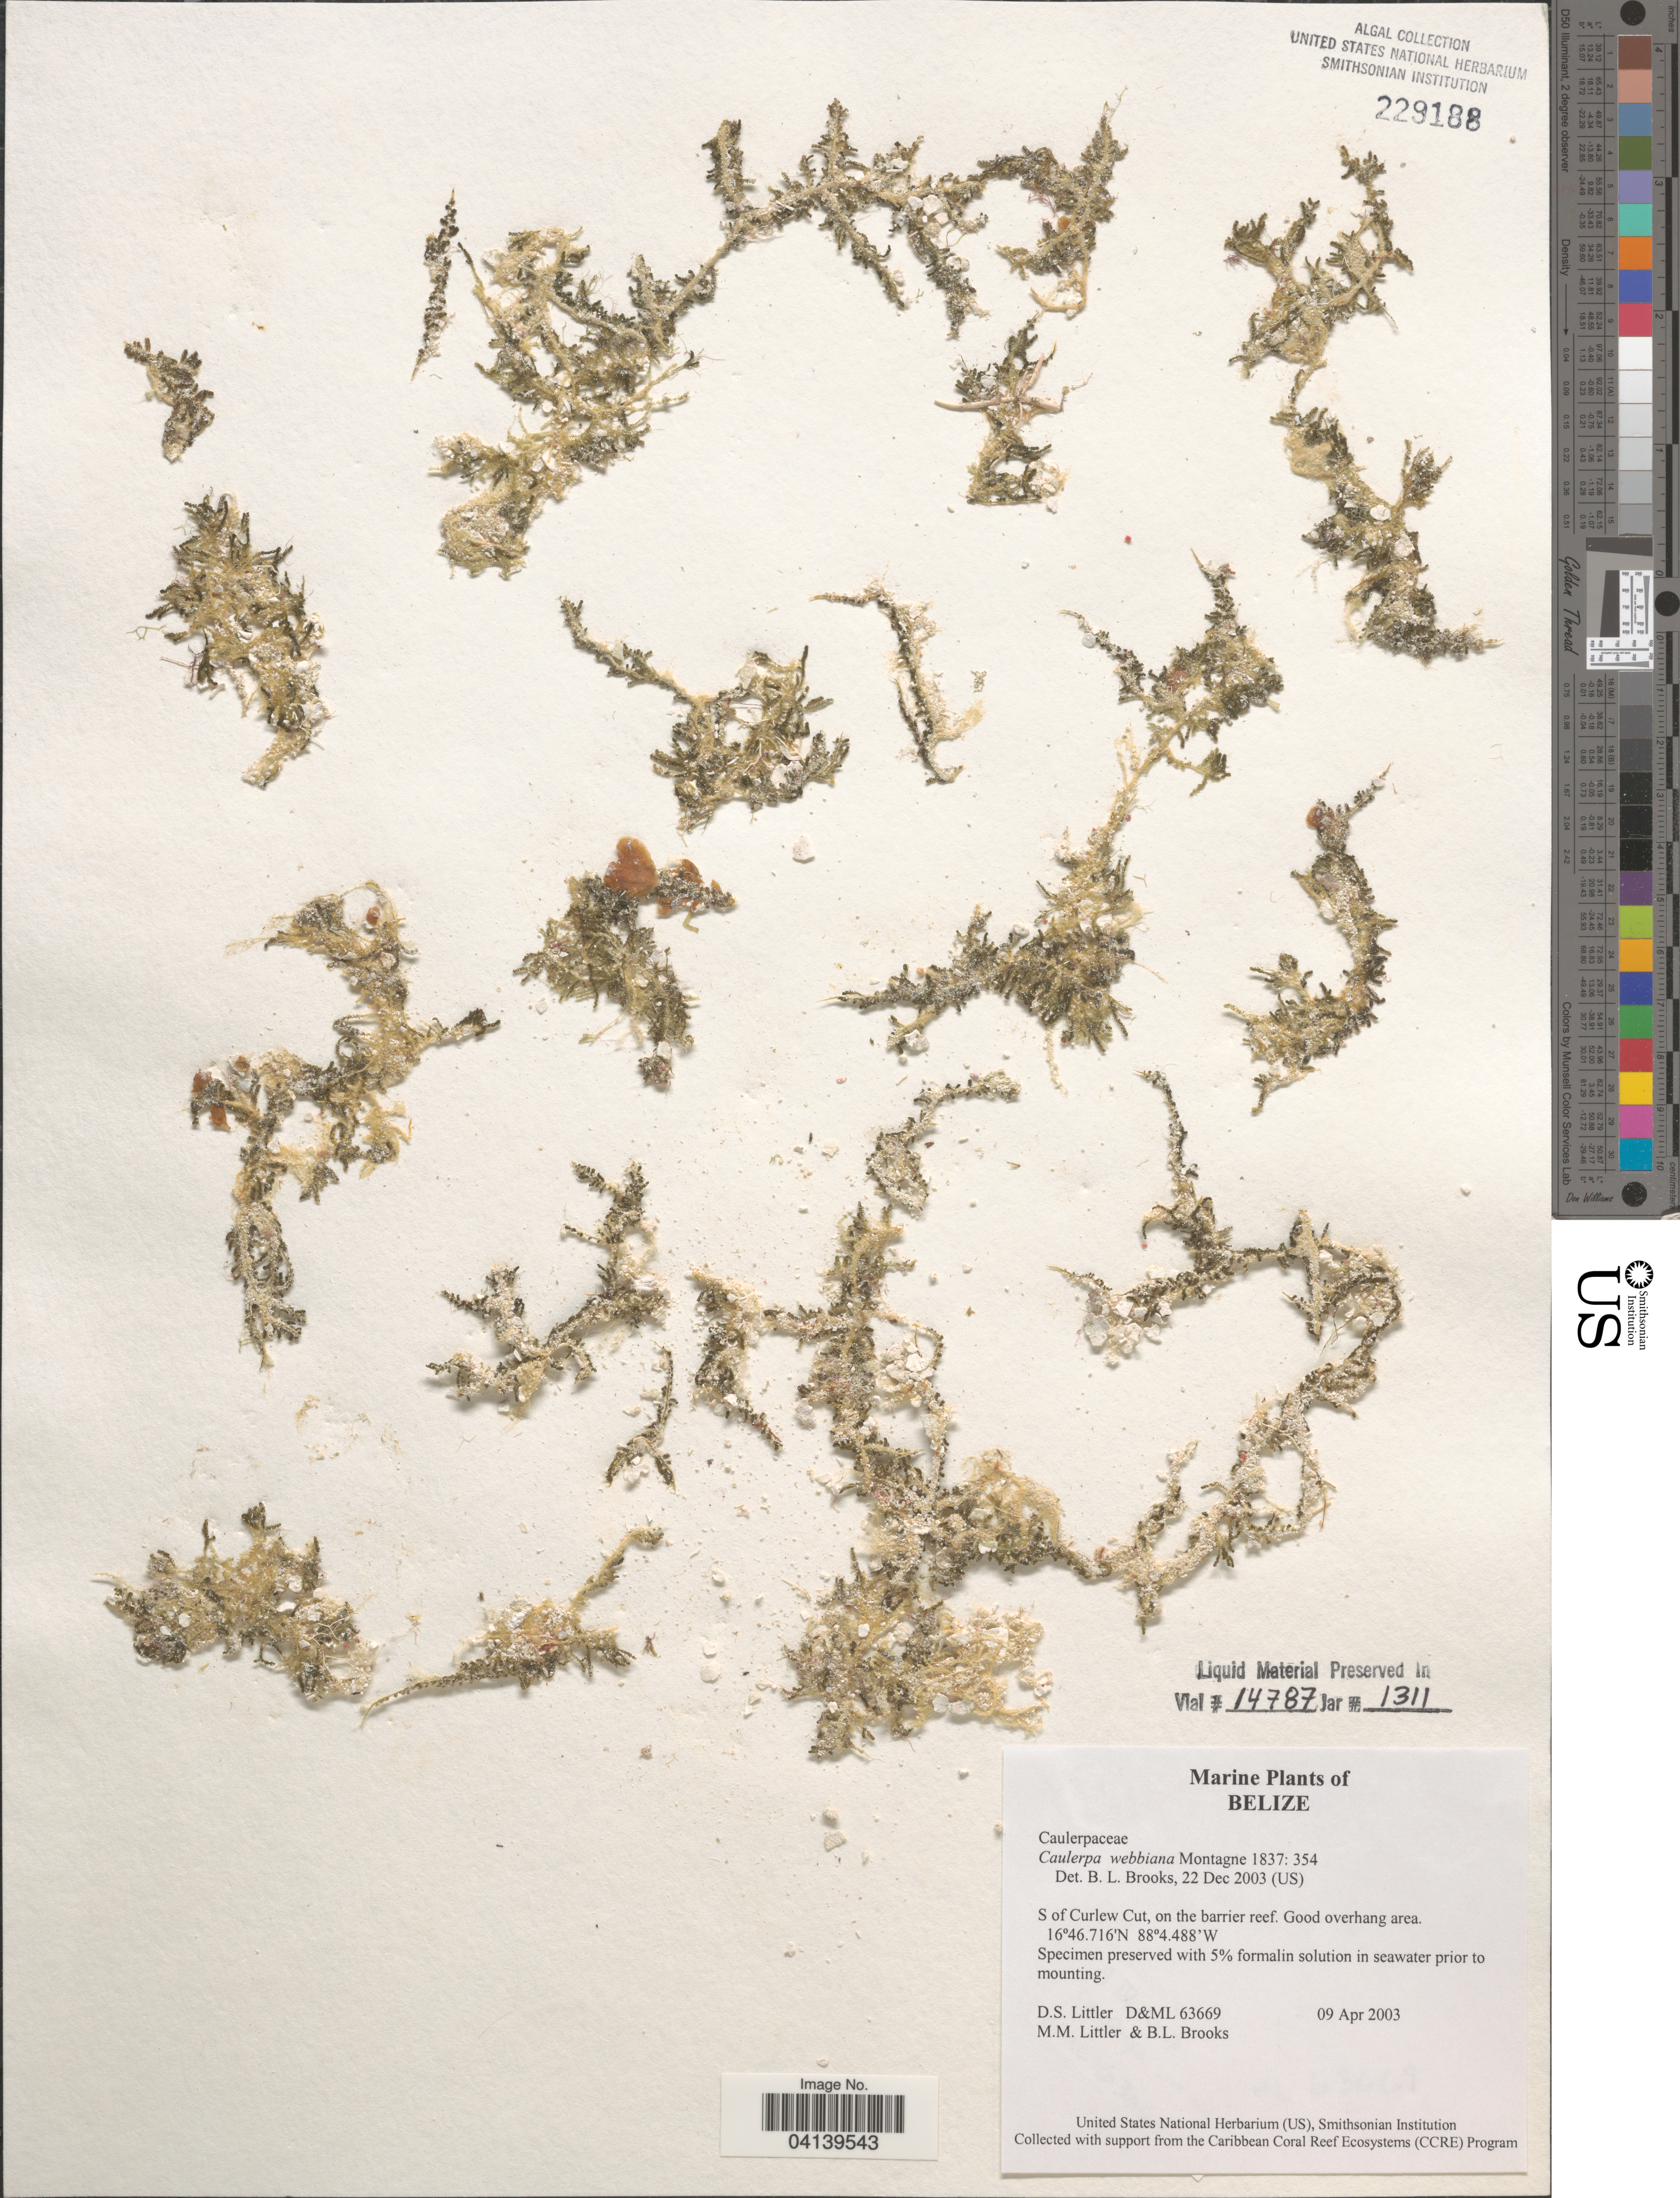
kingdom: Plantae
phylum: Chlorophyta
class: Ulvophyceae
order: Bryopsidales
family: Caulerpaceae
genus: Caulerpa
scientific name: Caulerpa webbiana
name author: Mont.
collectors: D. S. Littler & B. Brooks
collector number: D&ML63669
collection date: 2003-04-09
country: Belize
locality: S of Curlew Cut, on the barrier reef. Good overhang area.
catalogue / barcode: US 229188